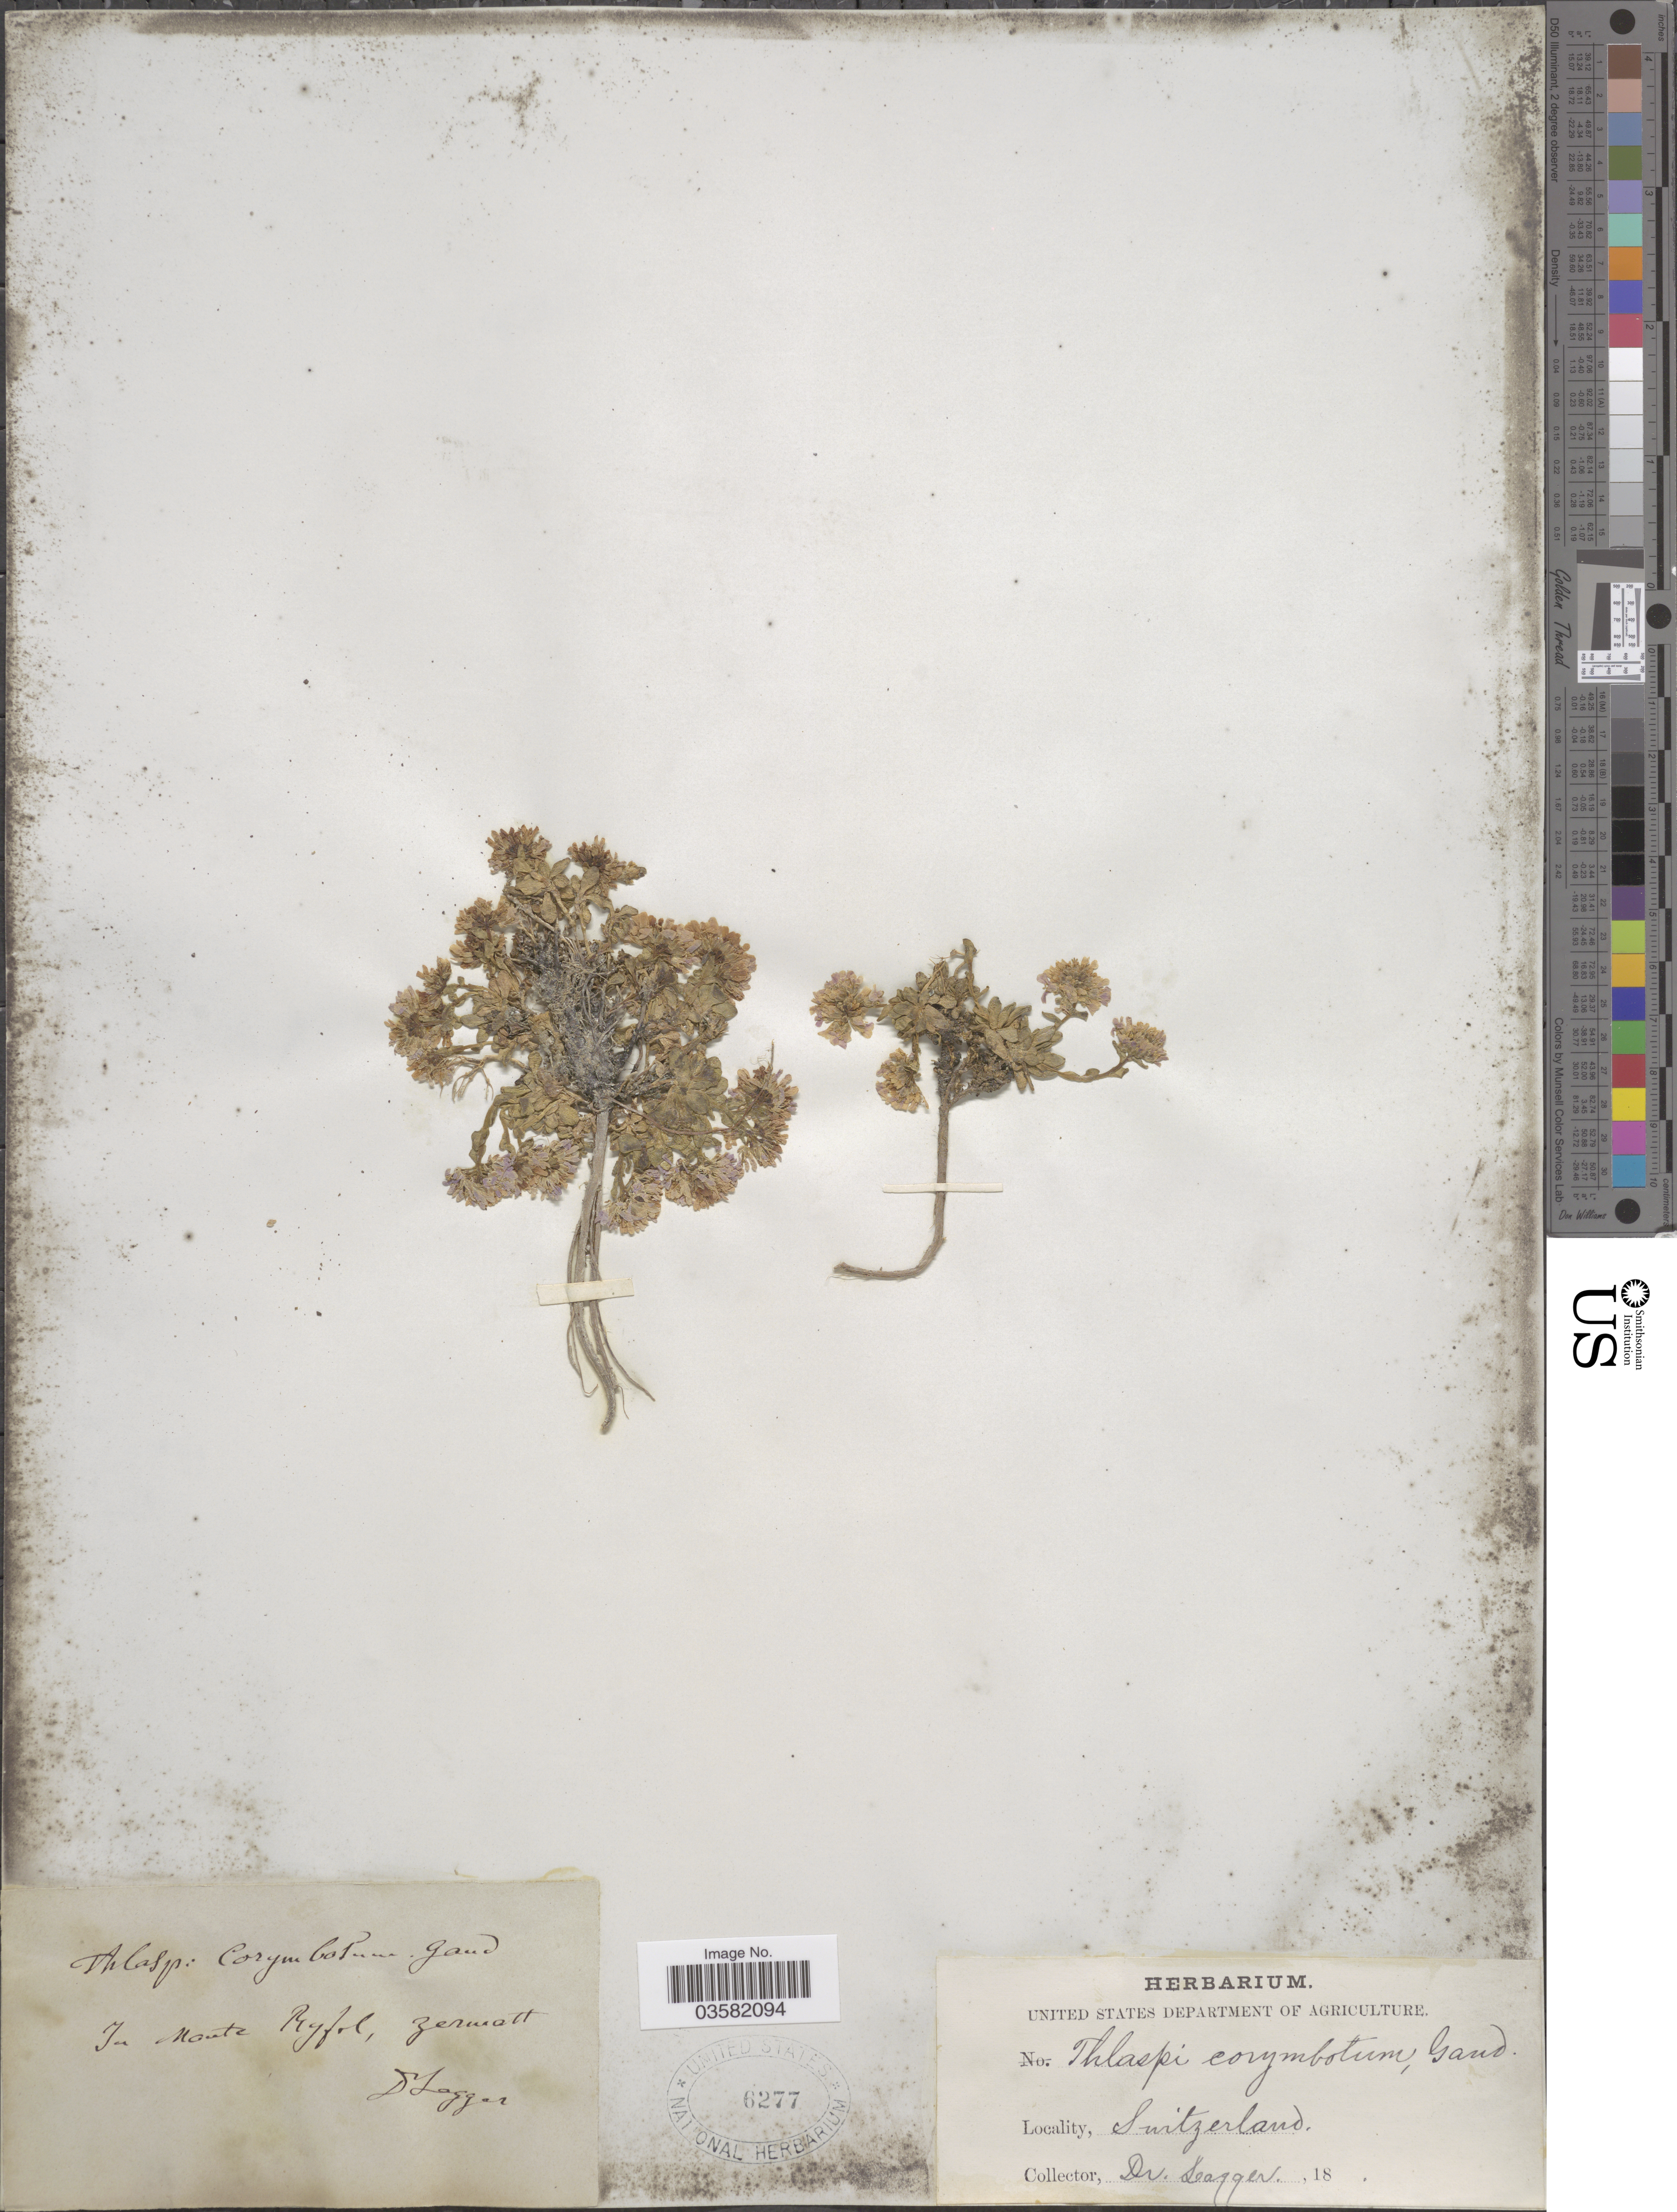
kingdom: Plantae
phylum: Tracheophyta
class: Magnoliopsida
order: Brassicales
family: Brassicaceae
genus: Thlaspi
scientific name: Thlaspi corymbosum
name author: (J. Gay) Rchb.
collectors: F. J. Lagger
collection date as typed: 18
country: Switzerland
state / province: Valais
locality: In Monte Ryfell, Zermatt.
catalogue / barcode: US 6277